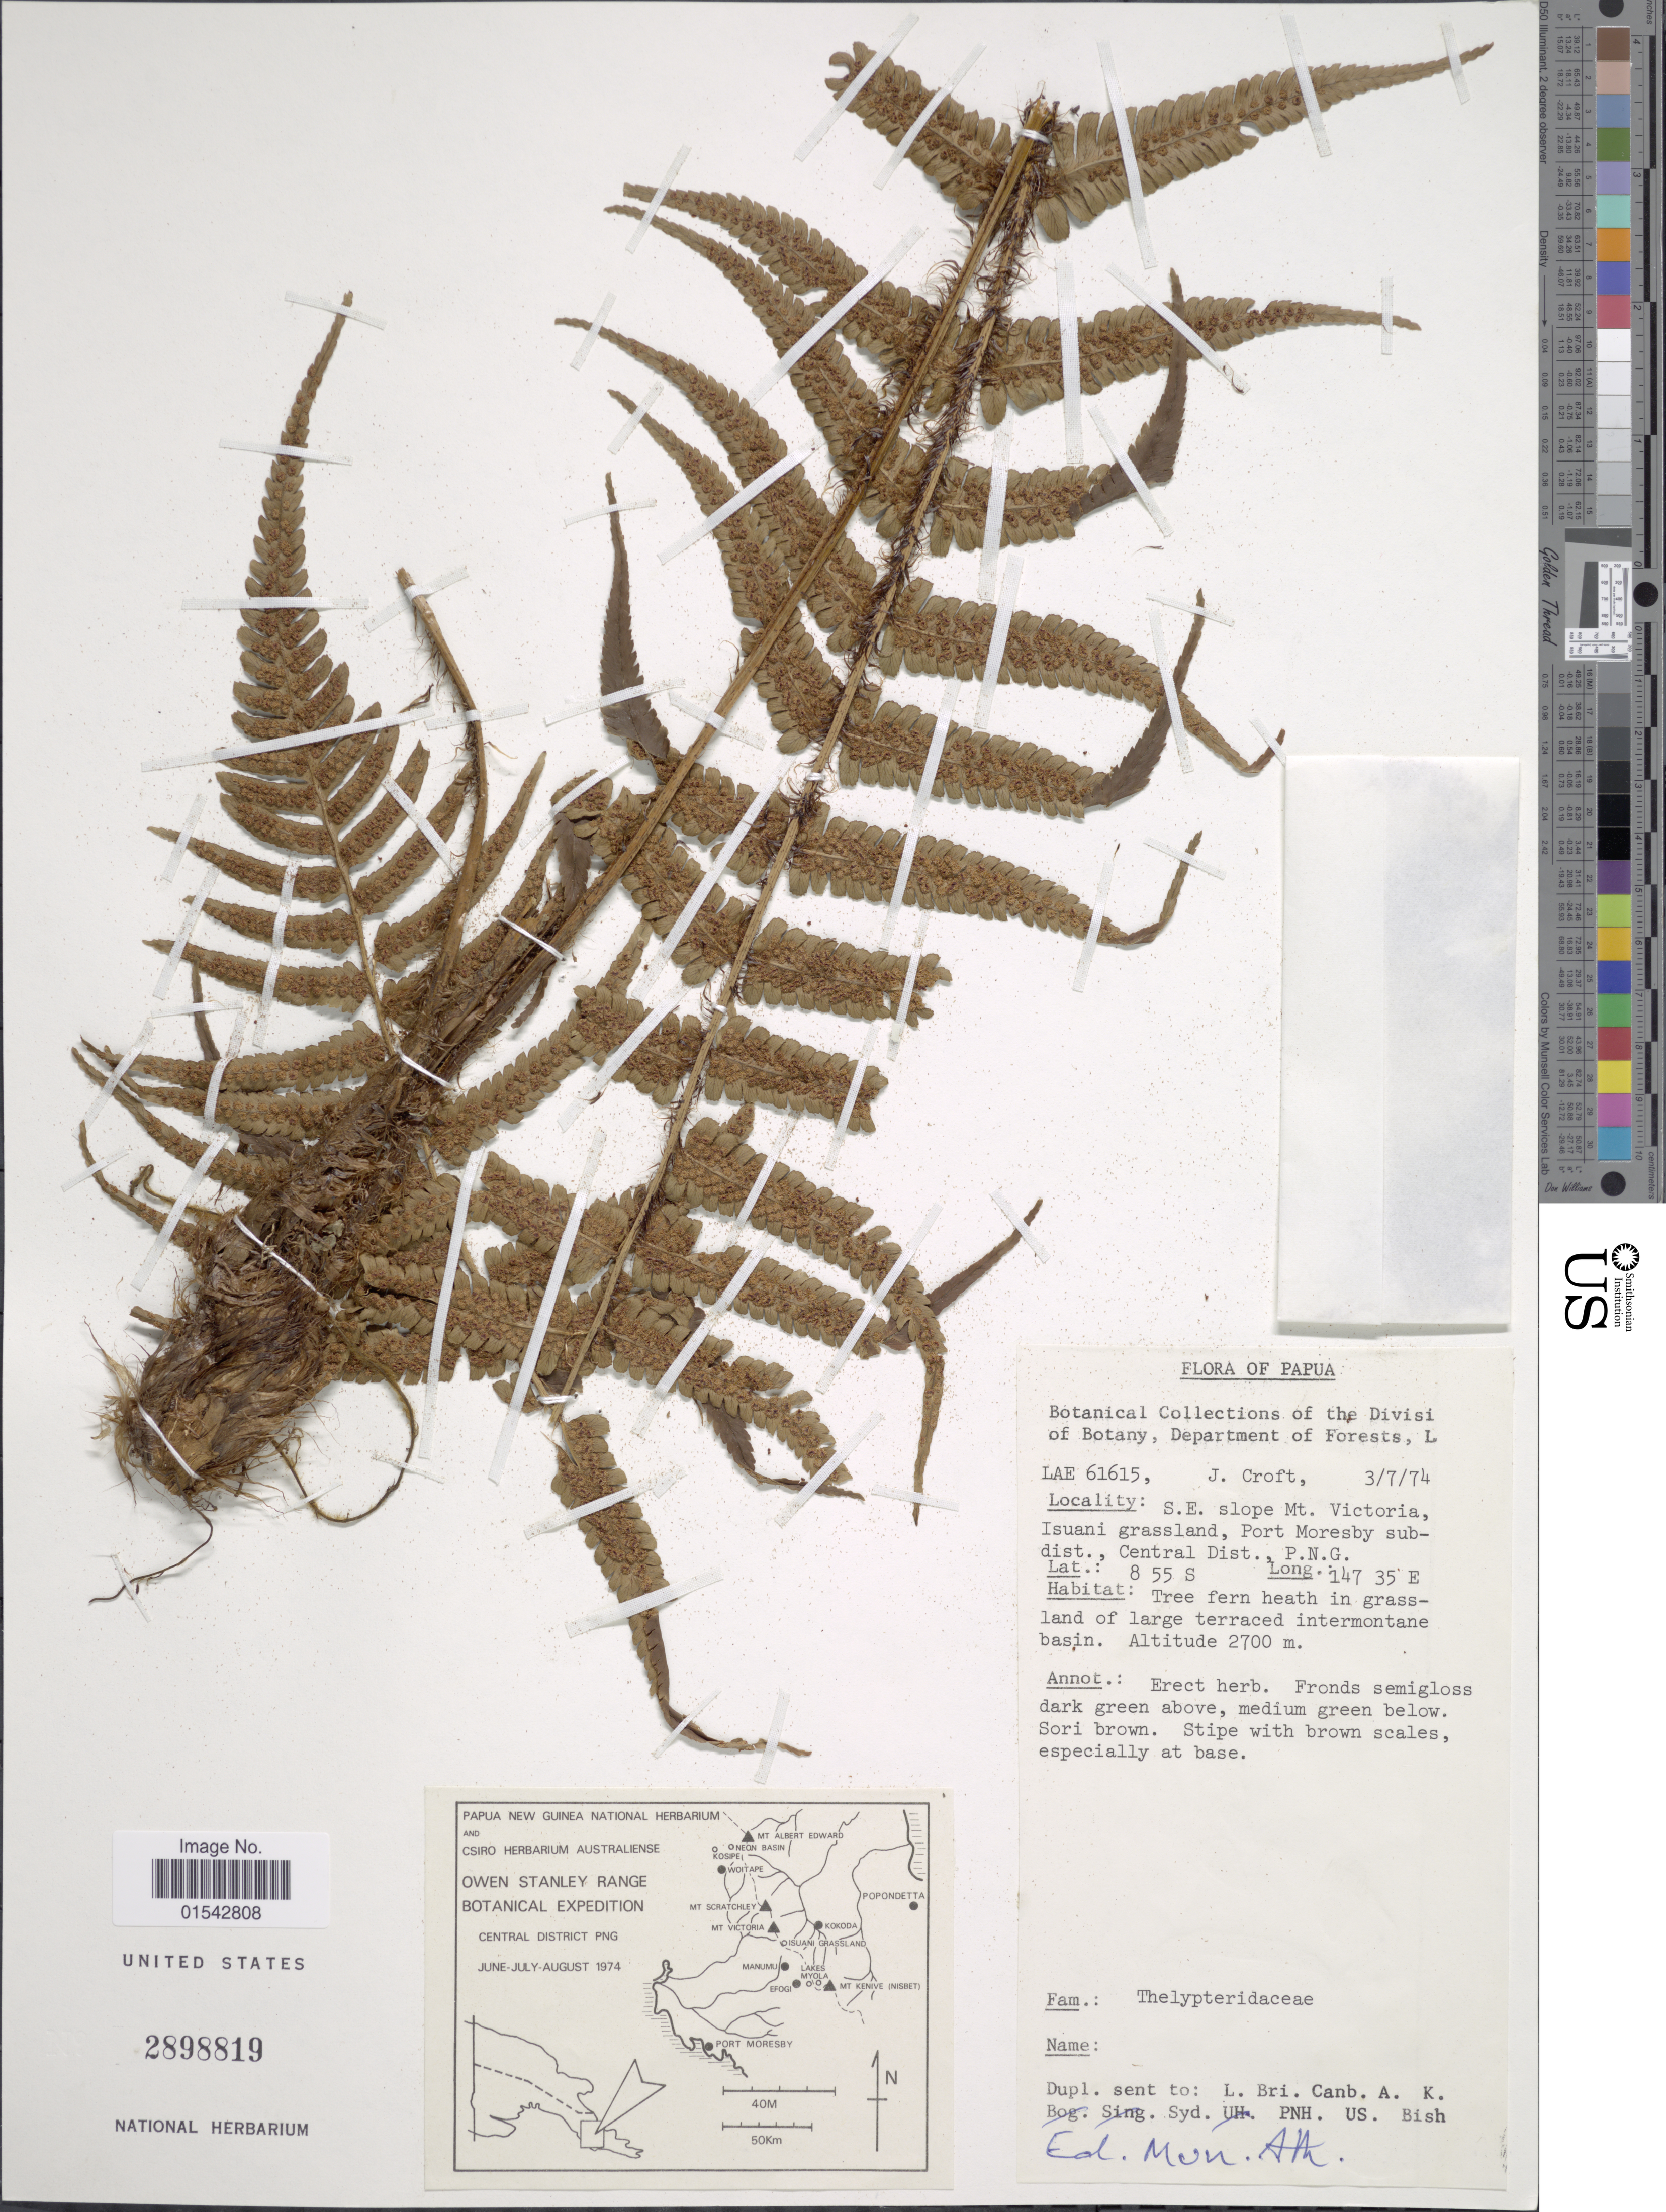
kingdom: Plantae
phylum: Tracheophyta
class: Polypodiopsida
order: Polypodiales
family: Thelypteridaceae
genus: Cyclosorus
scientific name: Cyclosorus sp.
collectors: J. Croft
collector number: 61615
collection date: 1974-07-03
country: Papua New Guinea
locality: Owen Stanley Range, S. E. slope Mt. Victoria, Isuani grassland, Port Moresby Subdist., Central Dist., P. N. G.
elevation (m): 2700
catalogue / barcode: US 2898819